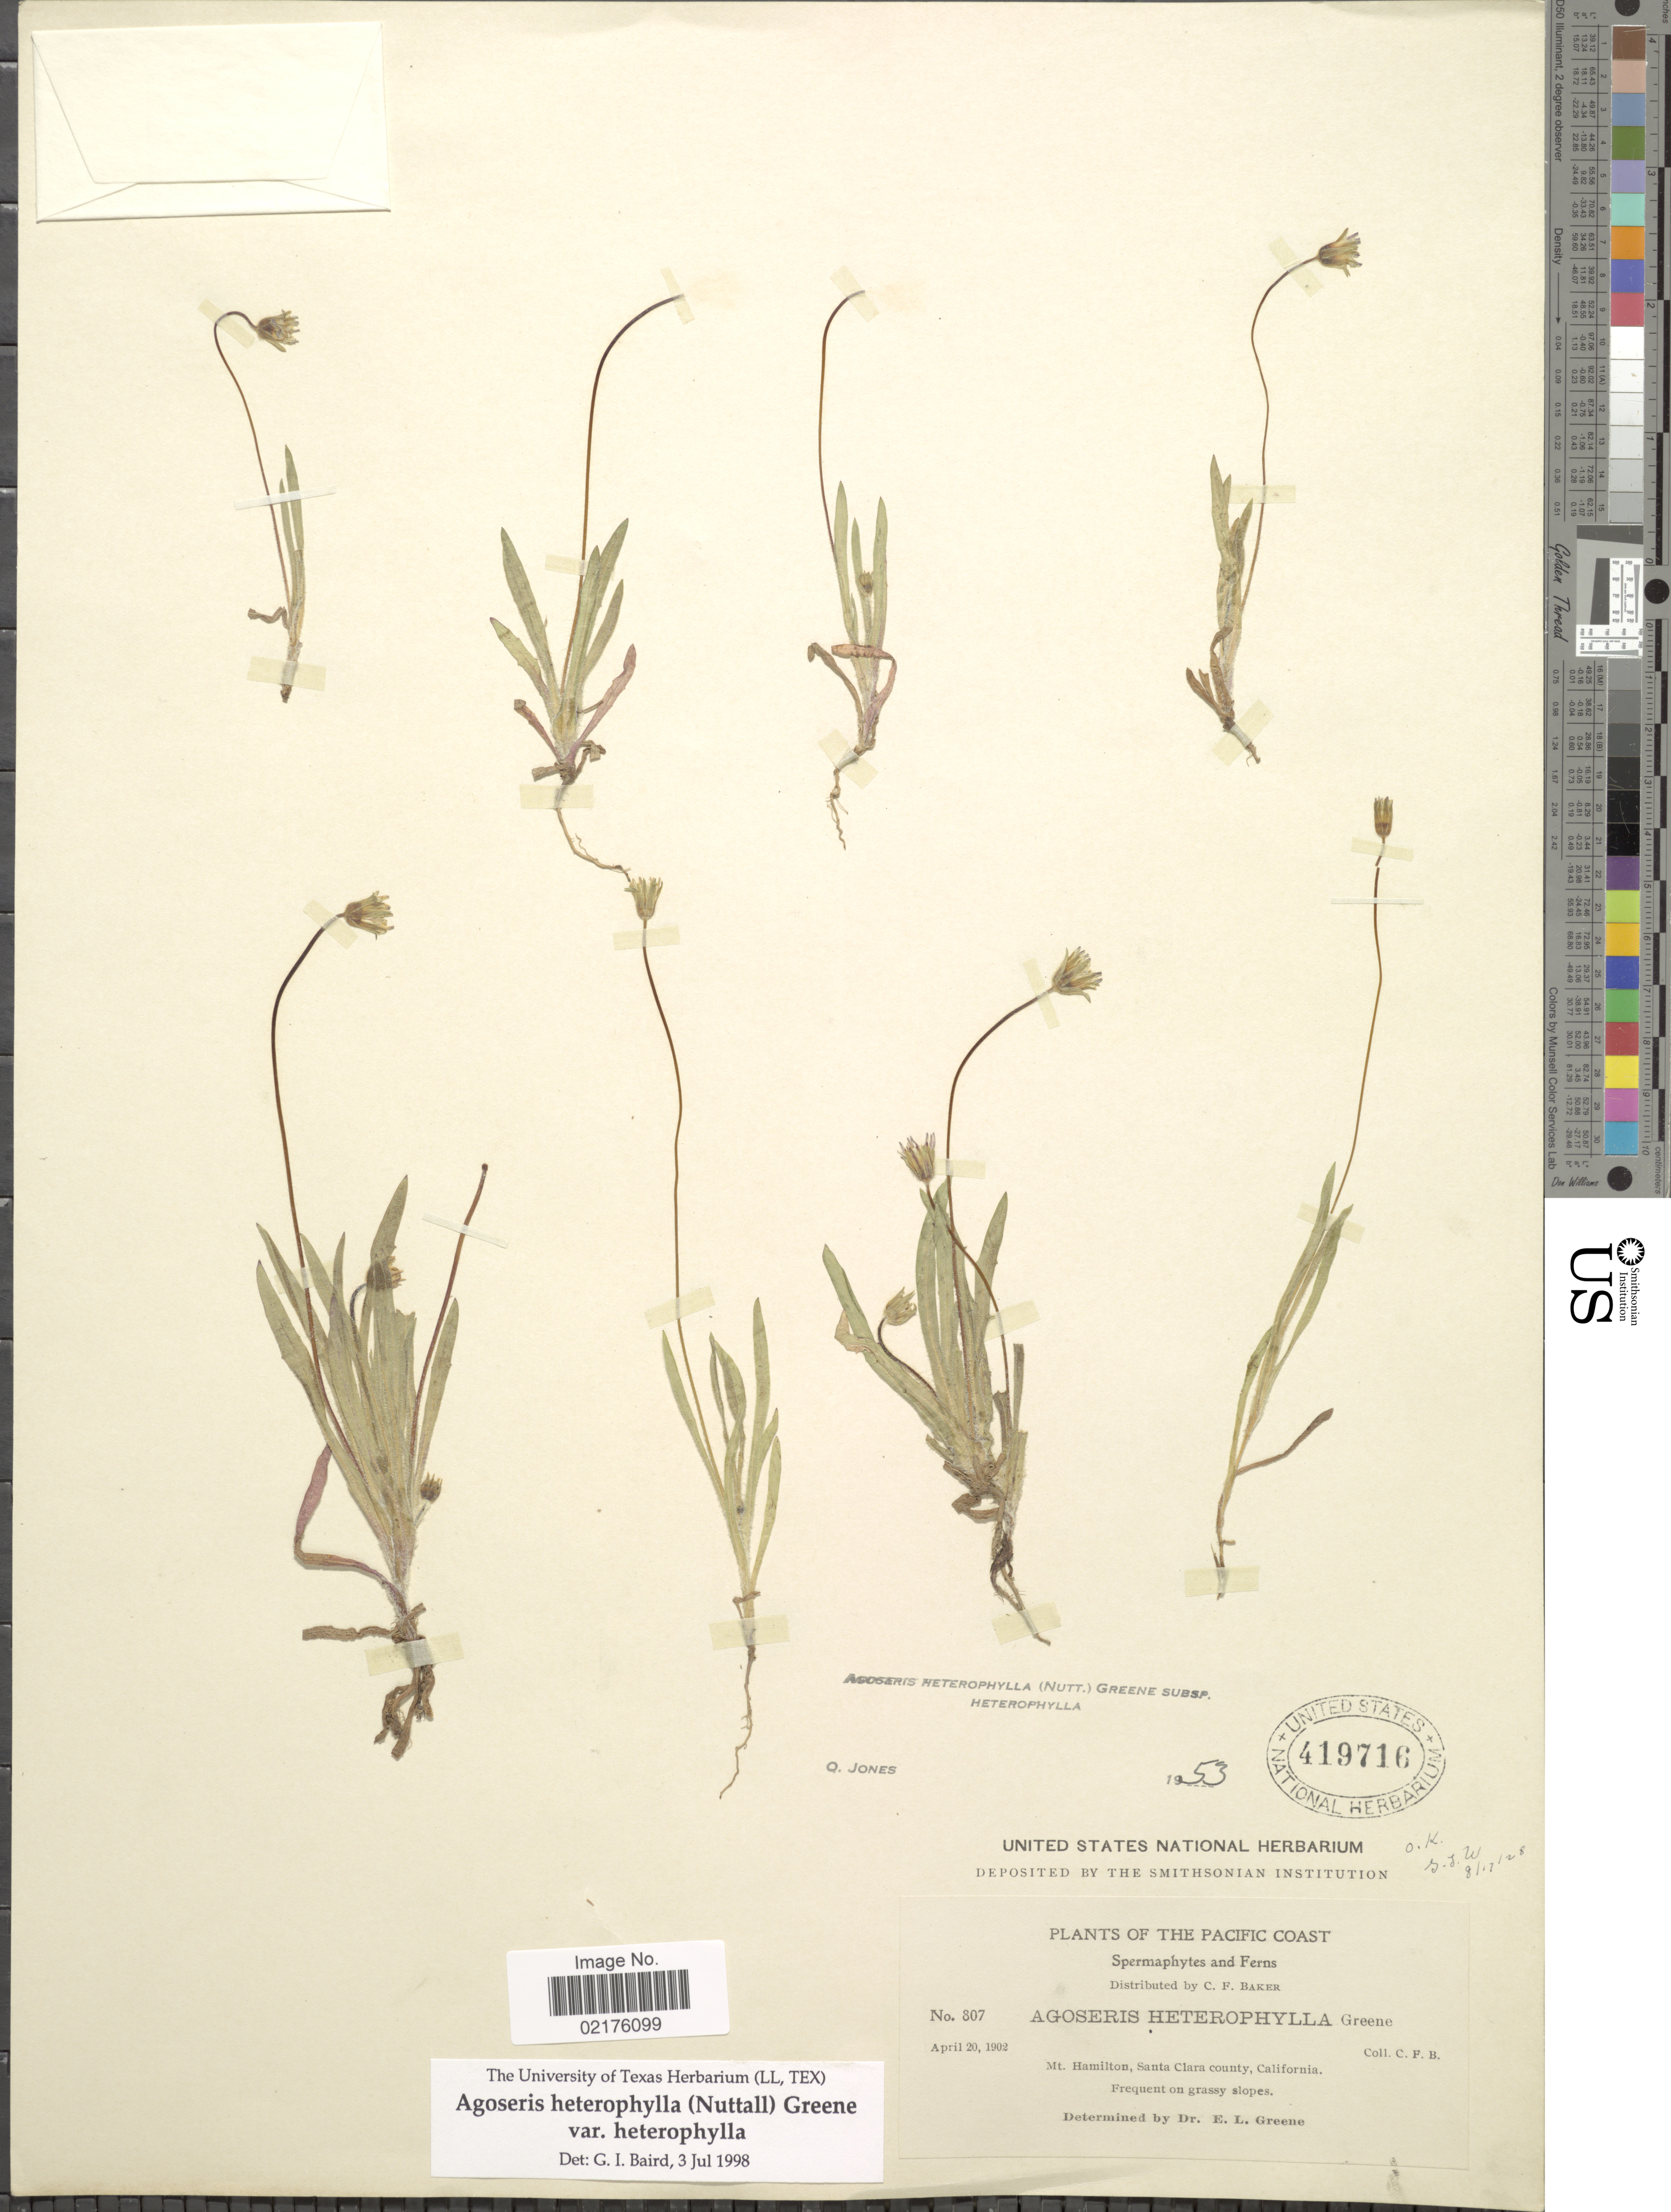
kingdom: Plantae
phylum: Tracheophyta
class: Magnoliopsida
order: Asterales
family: Asteraceae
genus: Agoseris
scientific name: Agoseris heterophylla subsp. heterophylla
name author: (Nutt.) Greene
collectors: E. L. Greene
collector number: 807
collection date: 1902-04-20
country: United States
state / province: California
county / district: Santa Clara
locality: The Pacific Coast, Mt, Hamilton, Santa Clara County, California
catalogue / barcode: US 419716